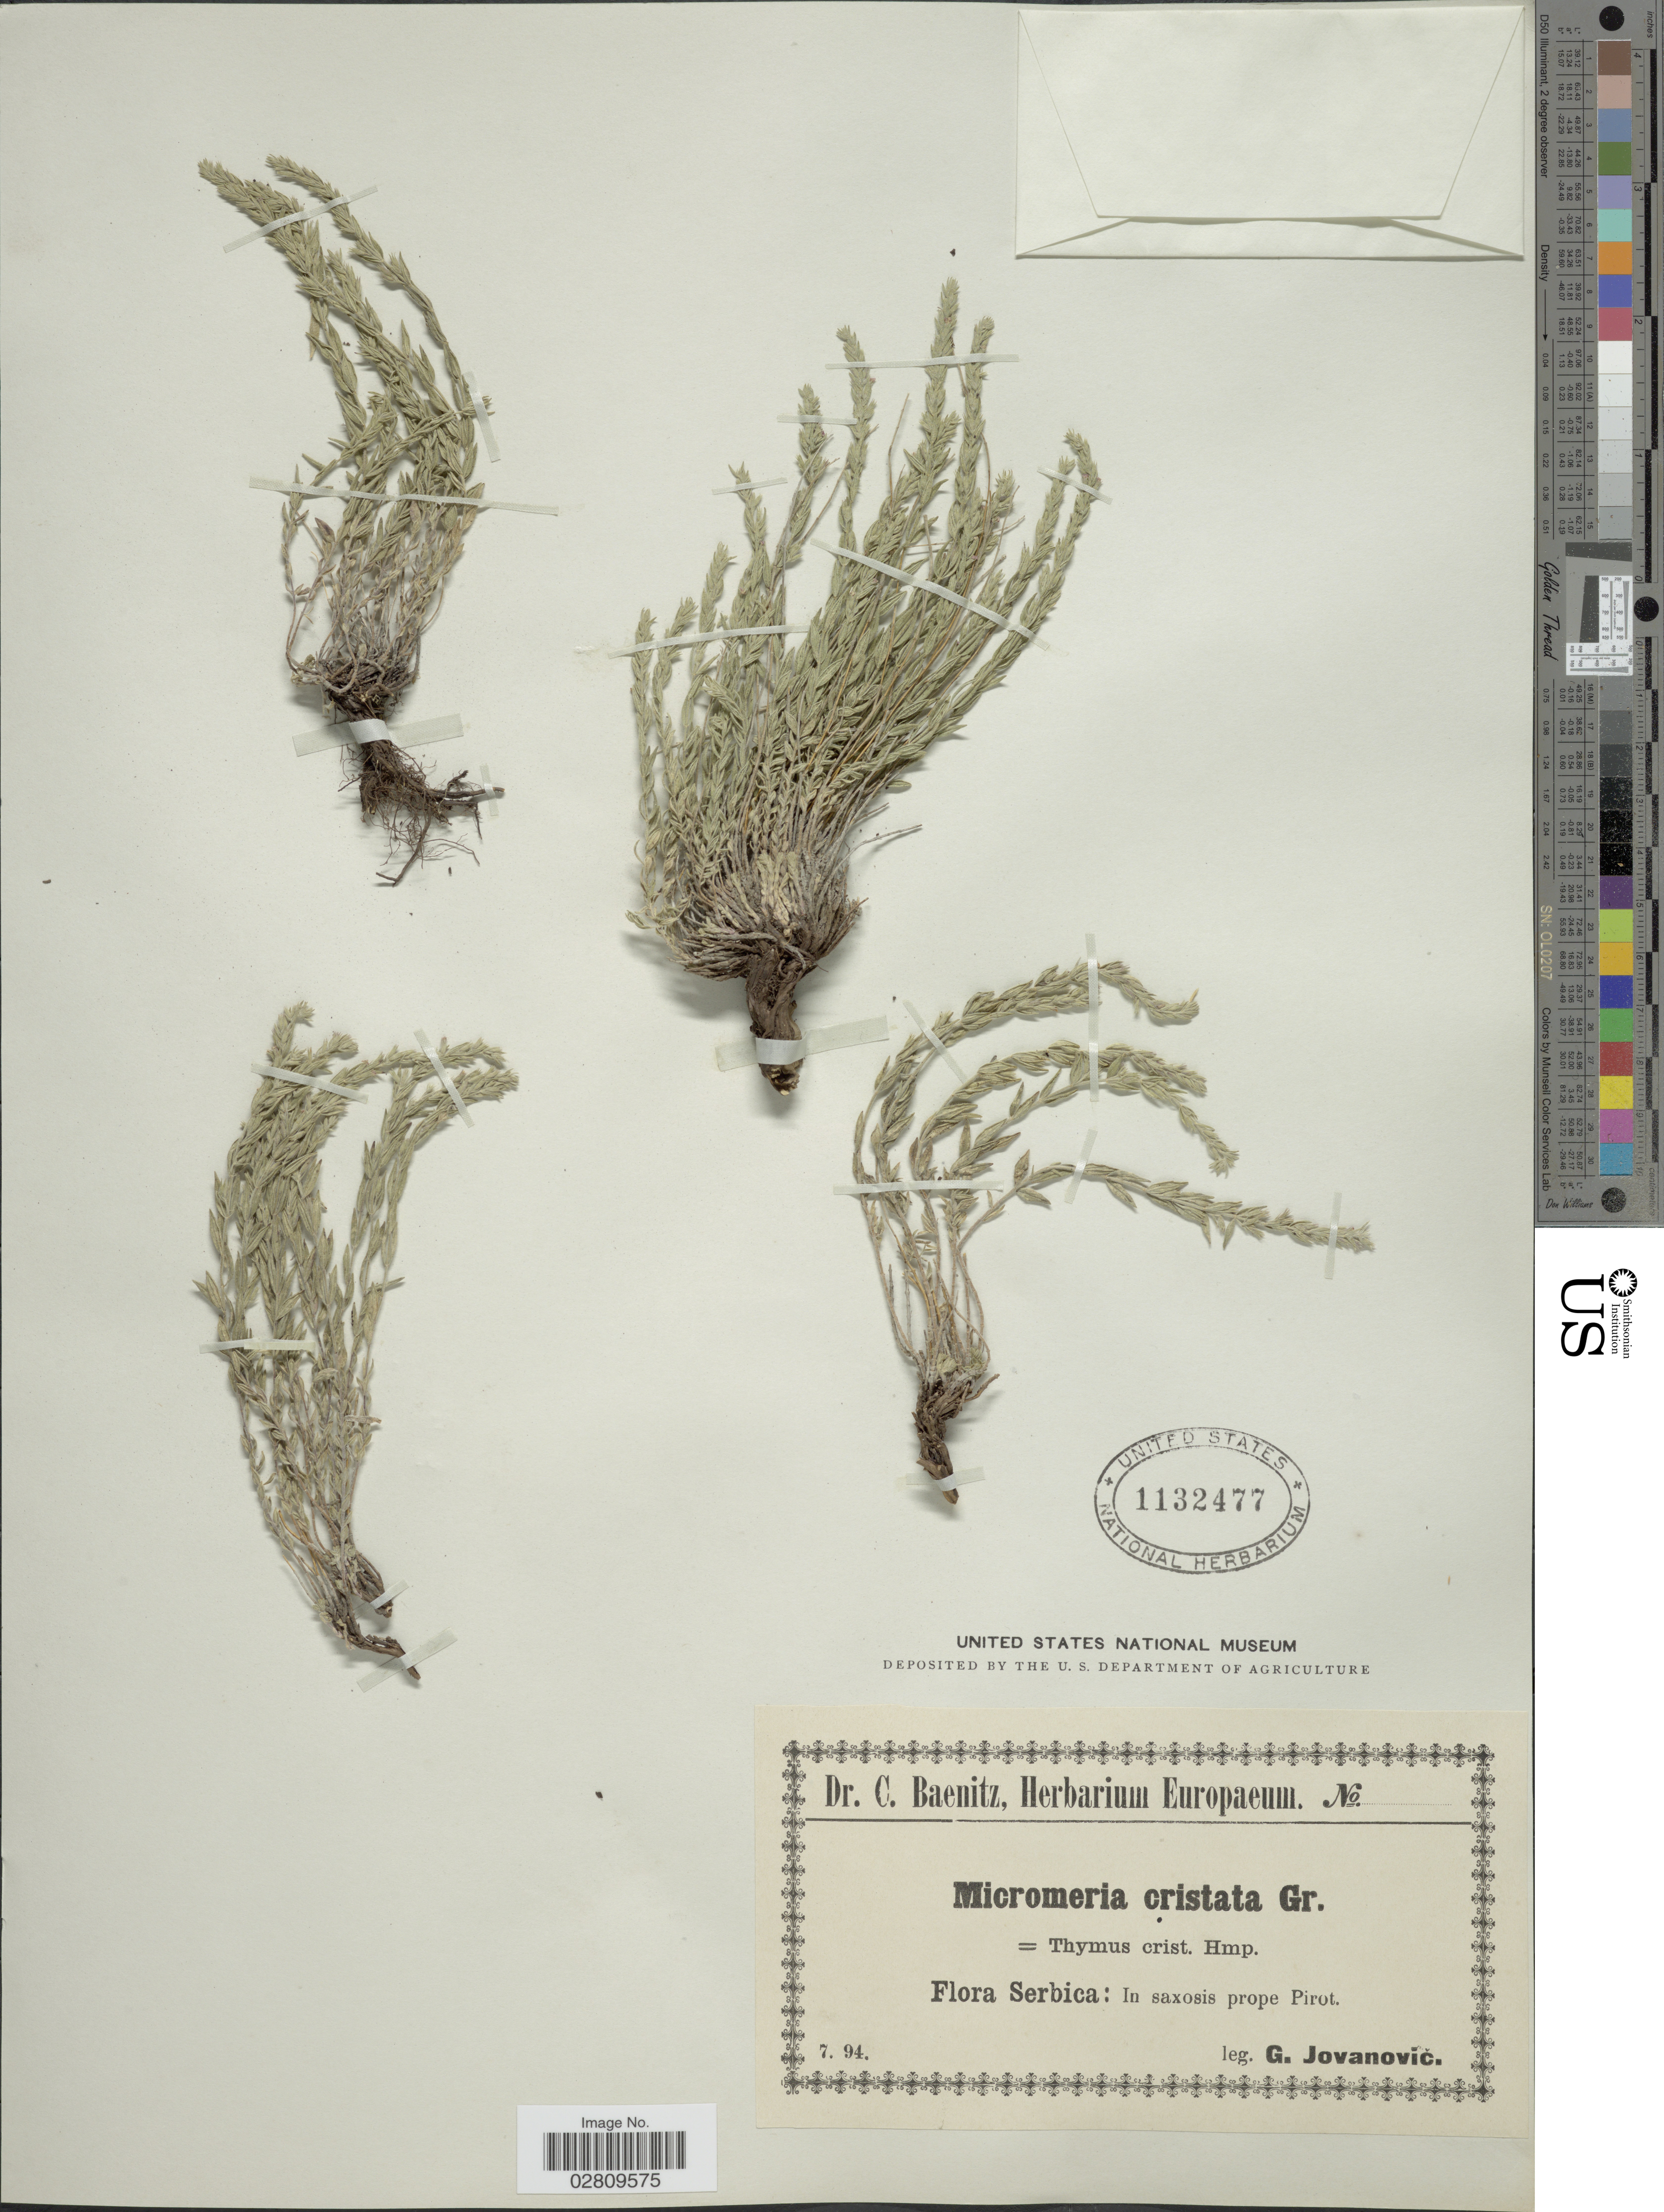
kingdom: Plantae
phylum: Tracheophyta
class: Magnoliopsida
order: Lamiales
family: Lamiaceae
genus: Micromeria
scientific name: Micromeria cristata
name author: (Hampe) Griseb.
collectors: G. Jovanovic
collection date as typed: Transcribed d/m/y: /7/94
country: Serbia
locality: Serbica: In saxosis prope Pirot.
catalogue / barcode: US 1132477